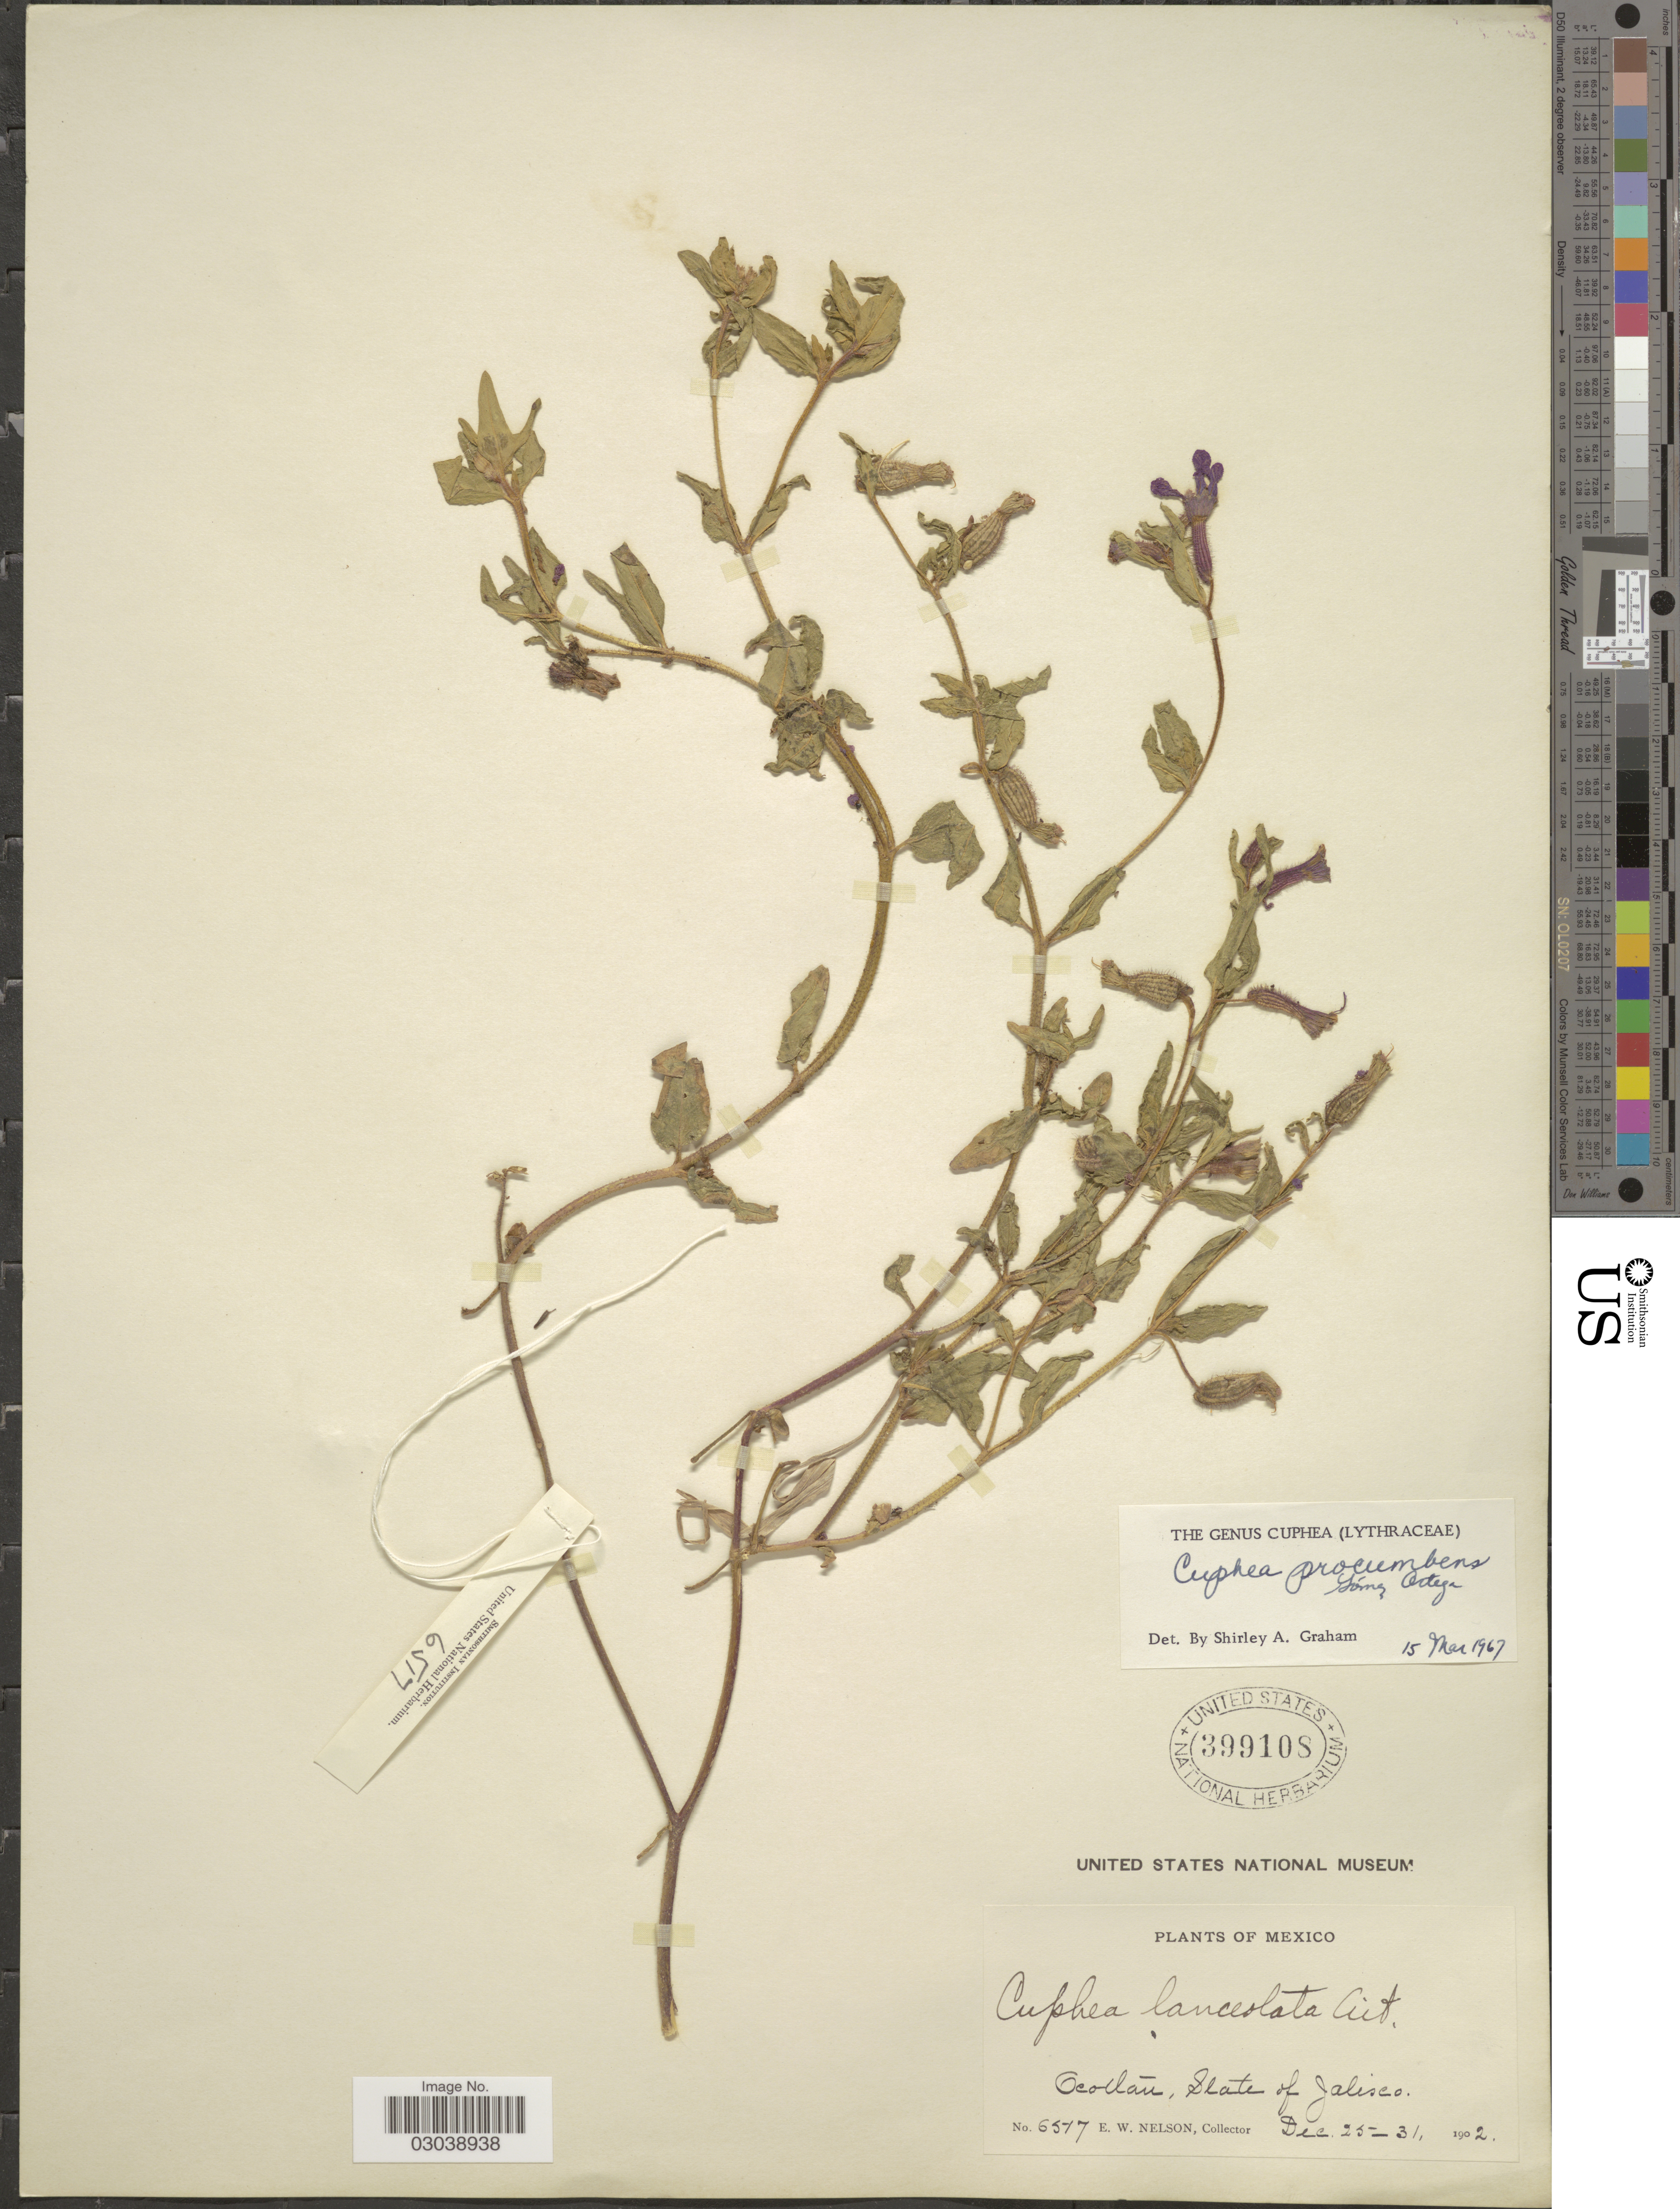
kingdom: Plantae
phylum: Tracheophyta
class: Magnoliopsida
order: Myrtales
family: Lythraceae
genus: Cuphea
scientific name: Cuphea procumbens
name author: L.D. Gómez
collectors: E. W. Nelson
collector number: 6517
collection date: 1902-12-25/1902-12-31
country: Mexico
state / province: Jalisco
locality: Ocotlan, State of Jalisco.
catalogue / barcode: US 399108